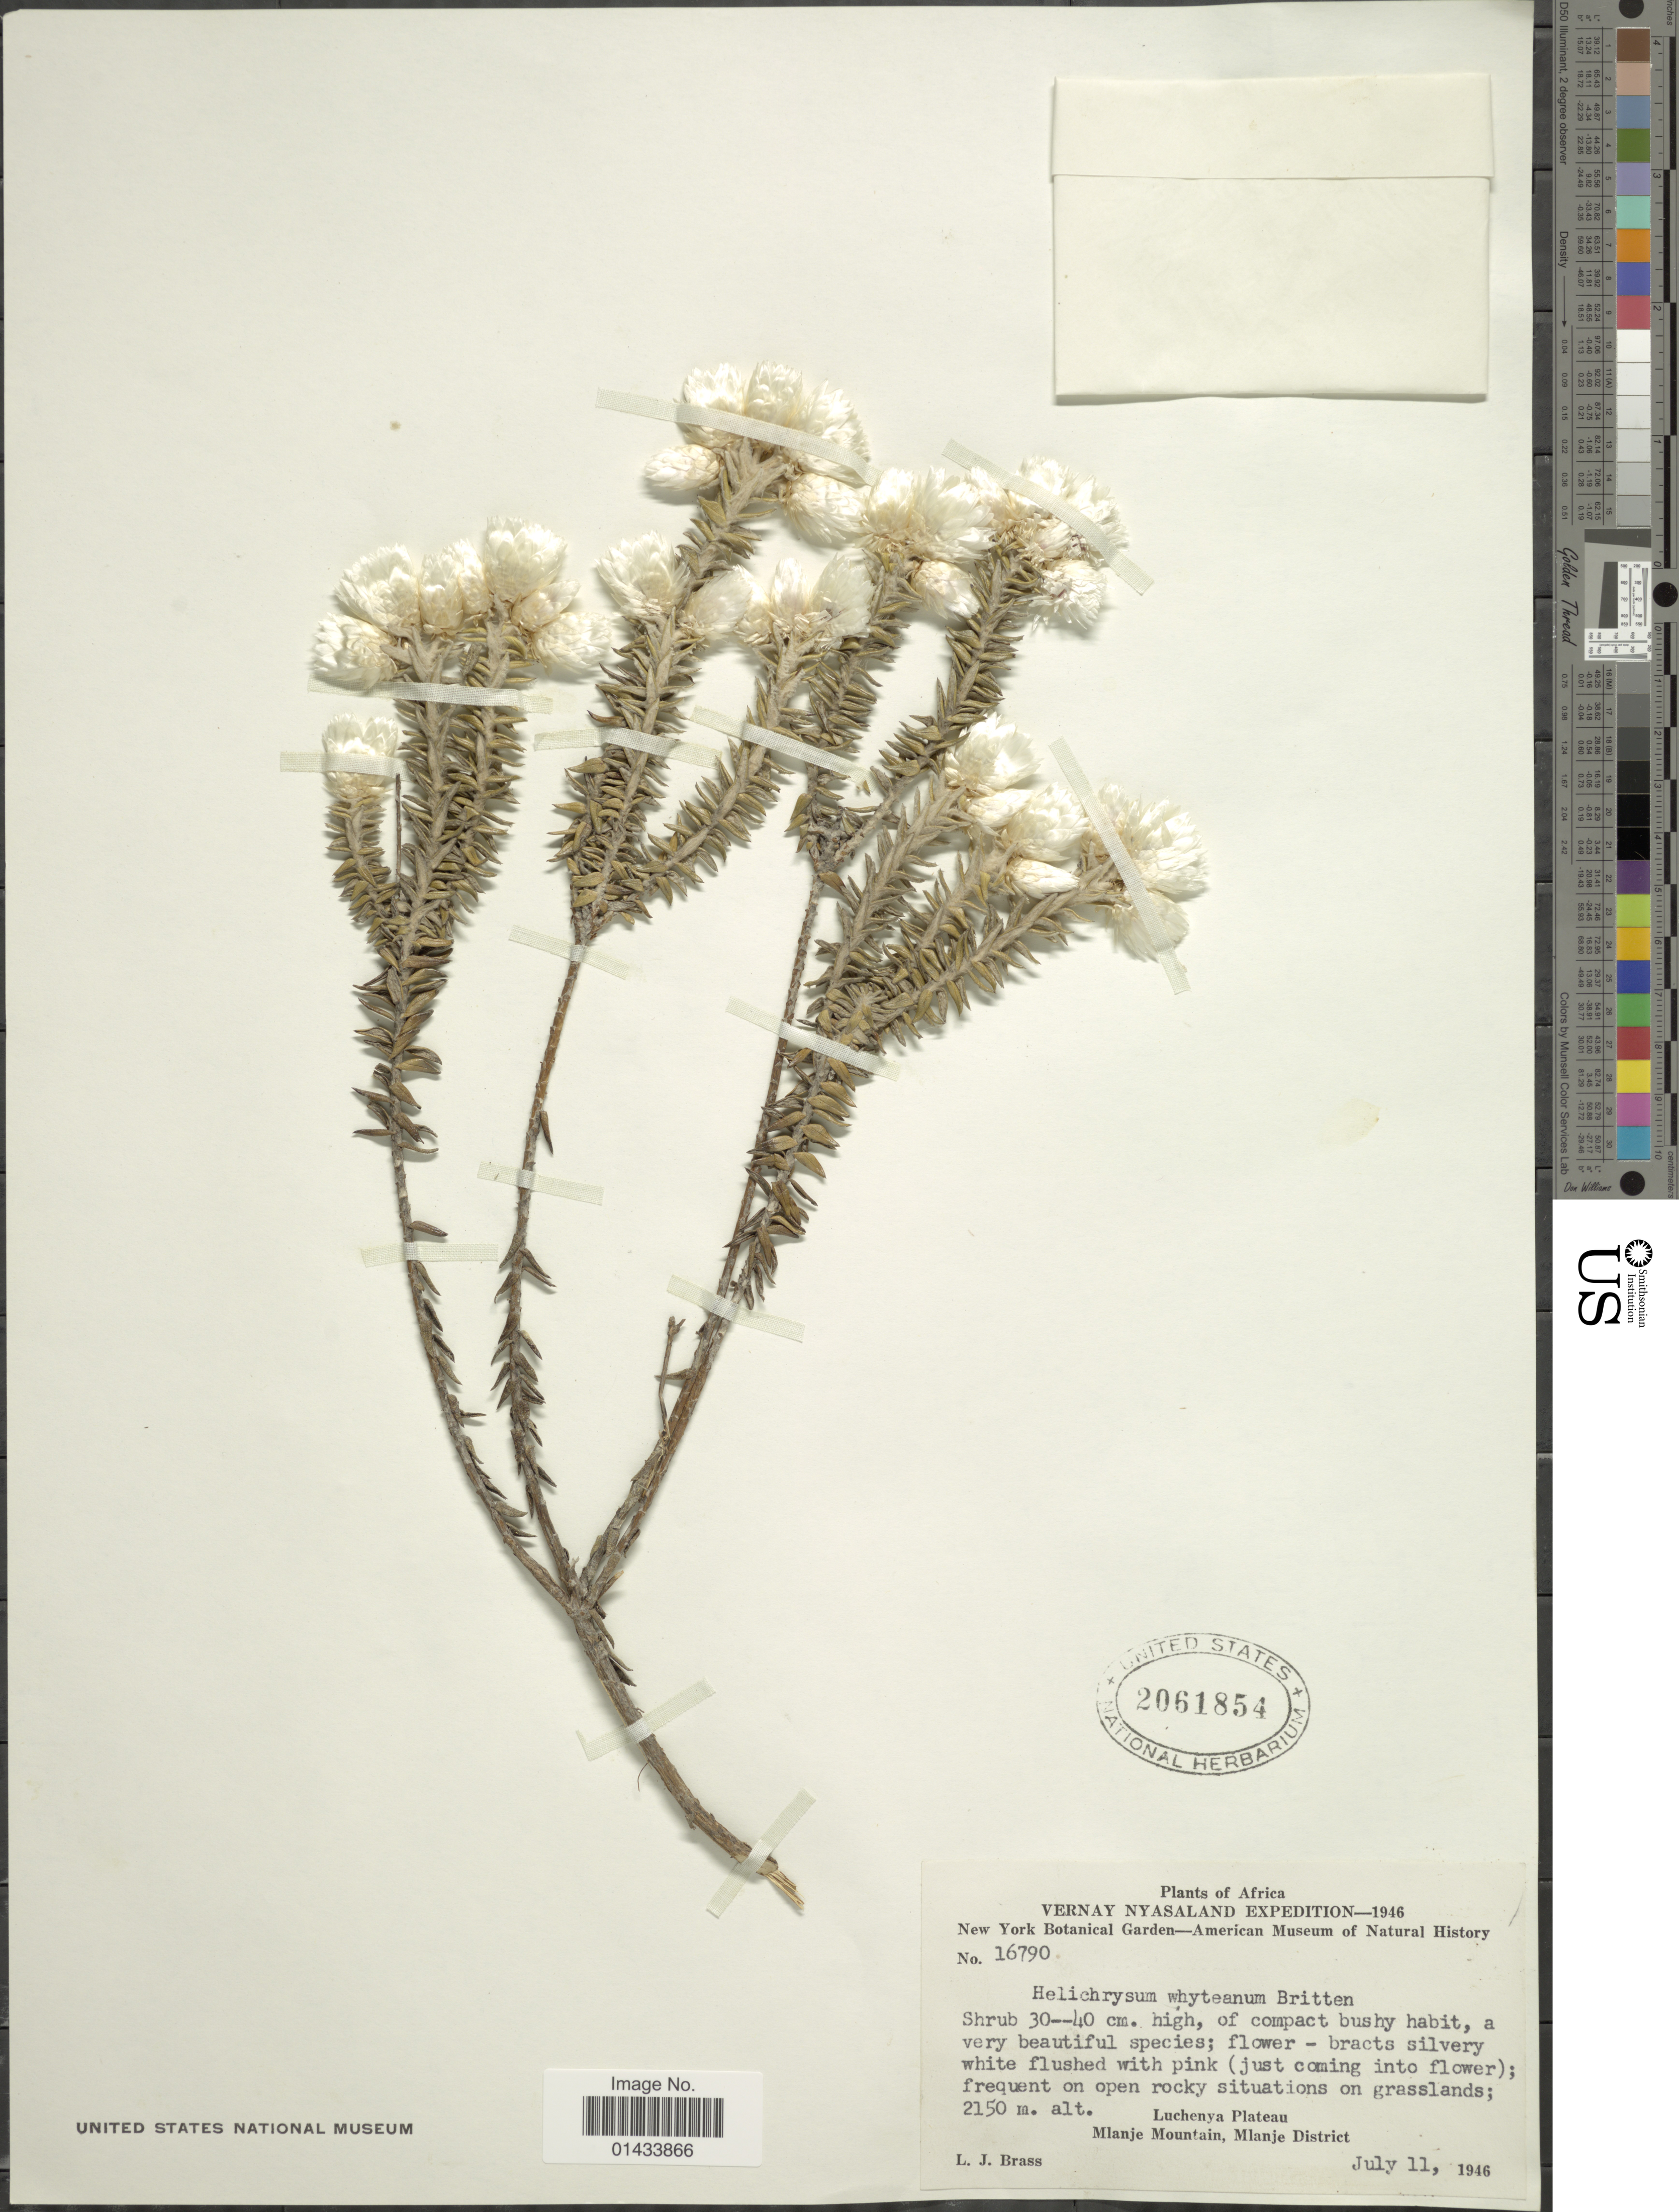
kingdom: Plantae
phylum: Tracheophyta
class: Magnoliopsida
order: Asterales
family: Asteraceae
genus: Helichrysum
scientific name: Helichrysum whyteanum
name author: Britten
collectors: L. J. Brass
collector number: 16790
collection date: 1946-07-11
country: Malawi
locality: Vernay Nyasaland, Luchenya Plateau, Mlanje Mountain, Mlanje District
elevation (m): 2150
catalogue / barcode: US 2061854